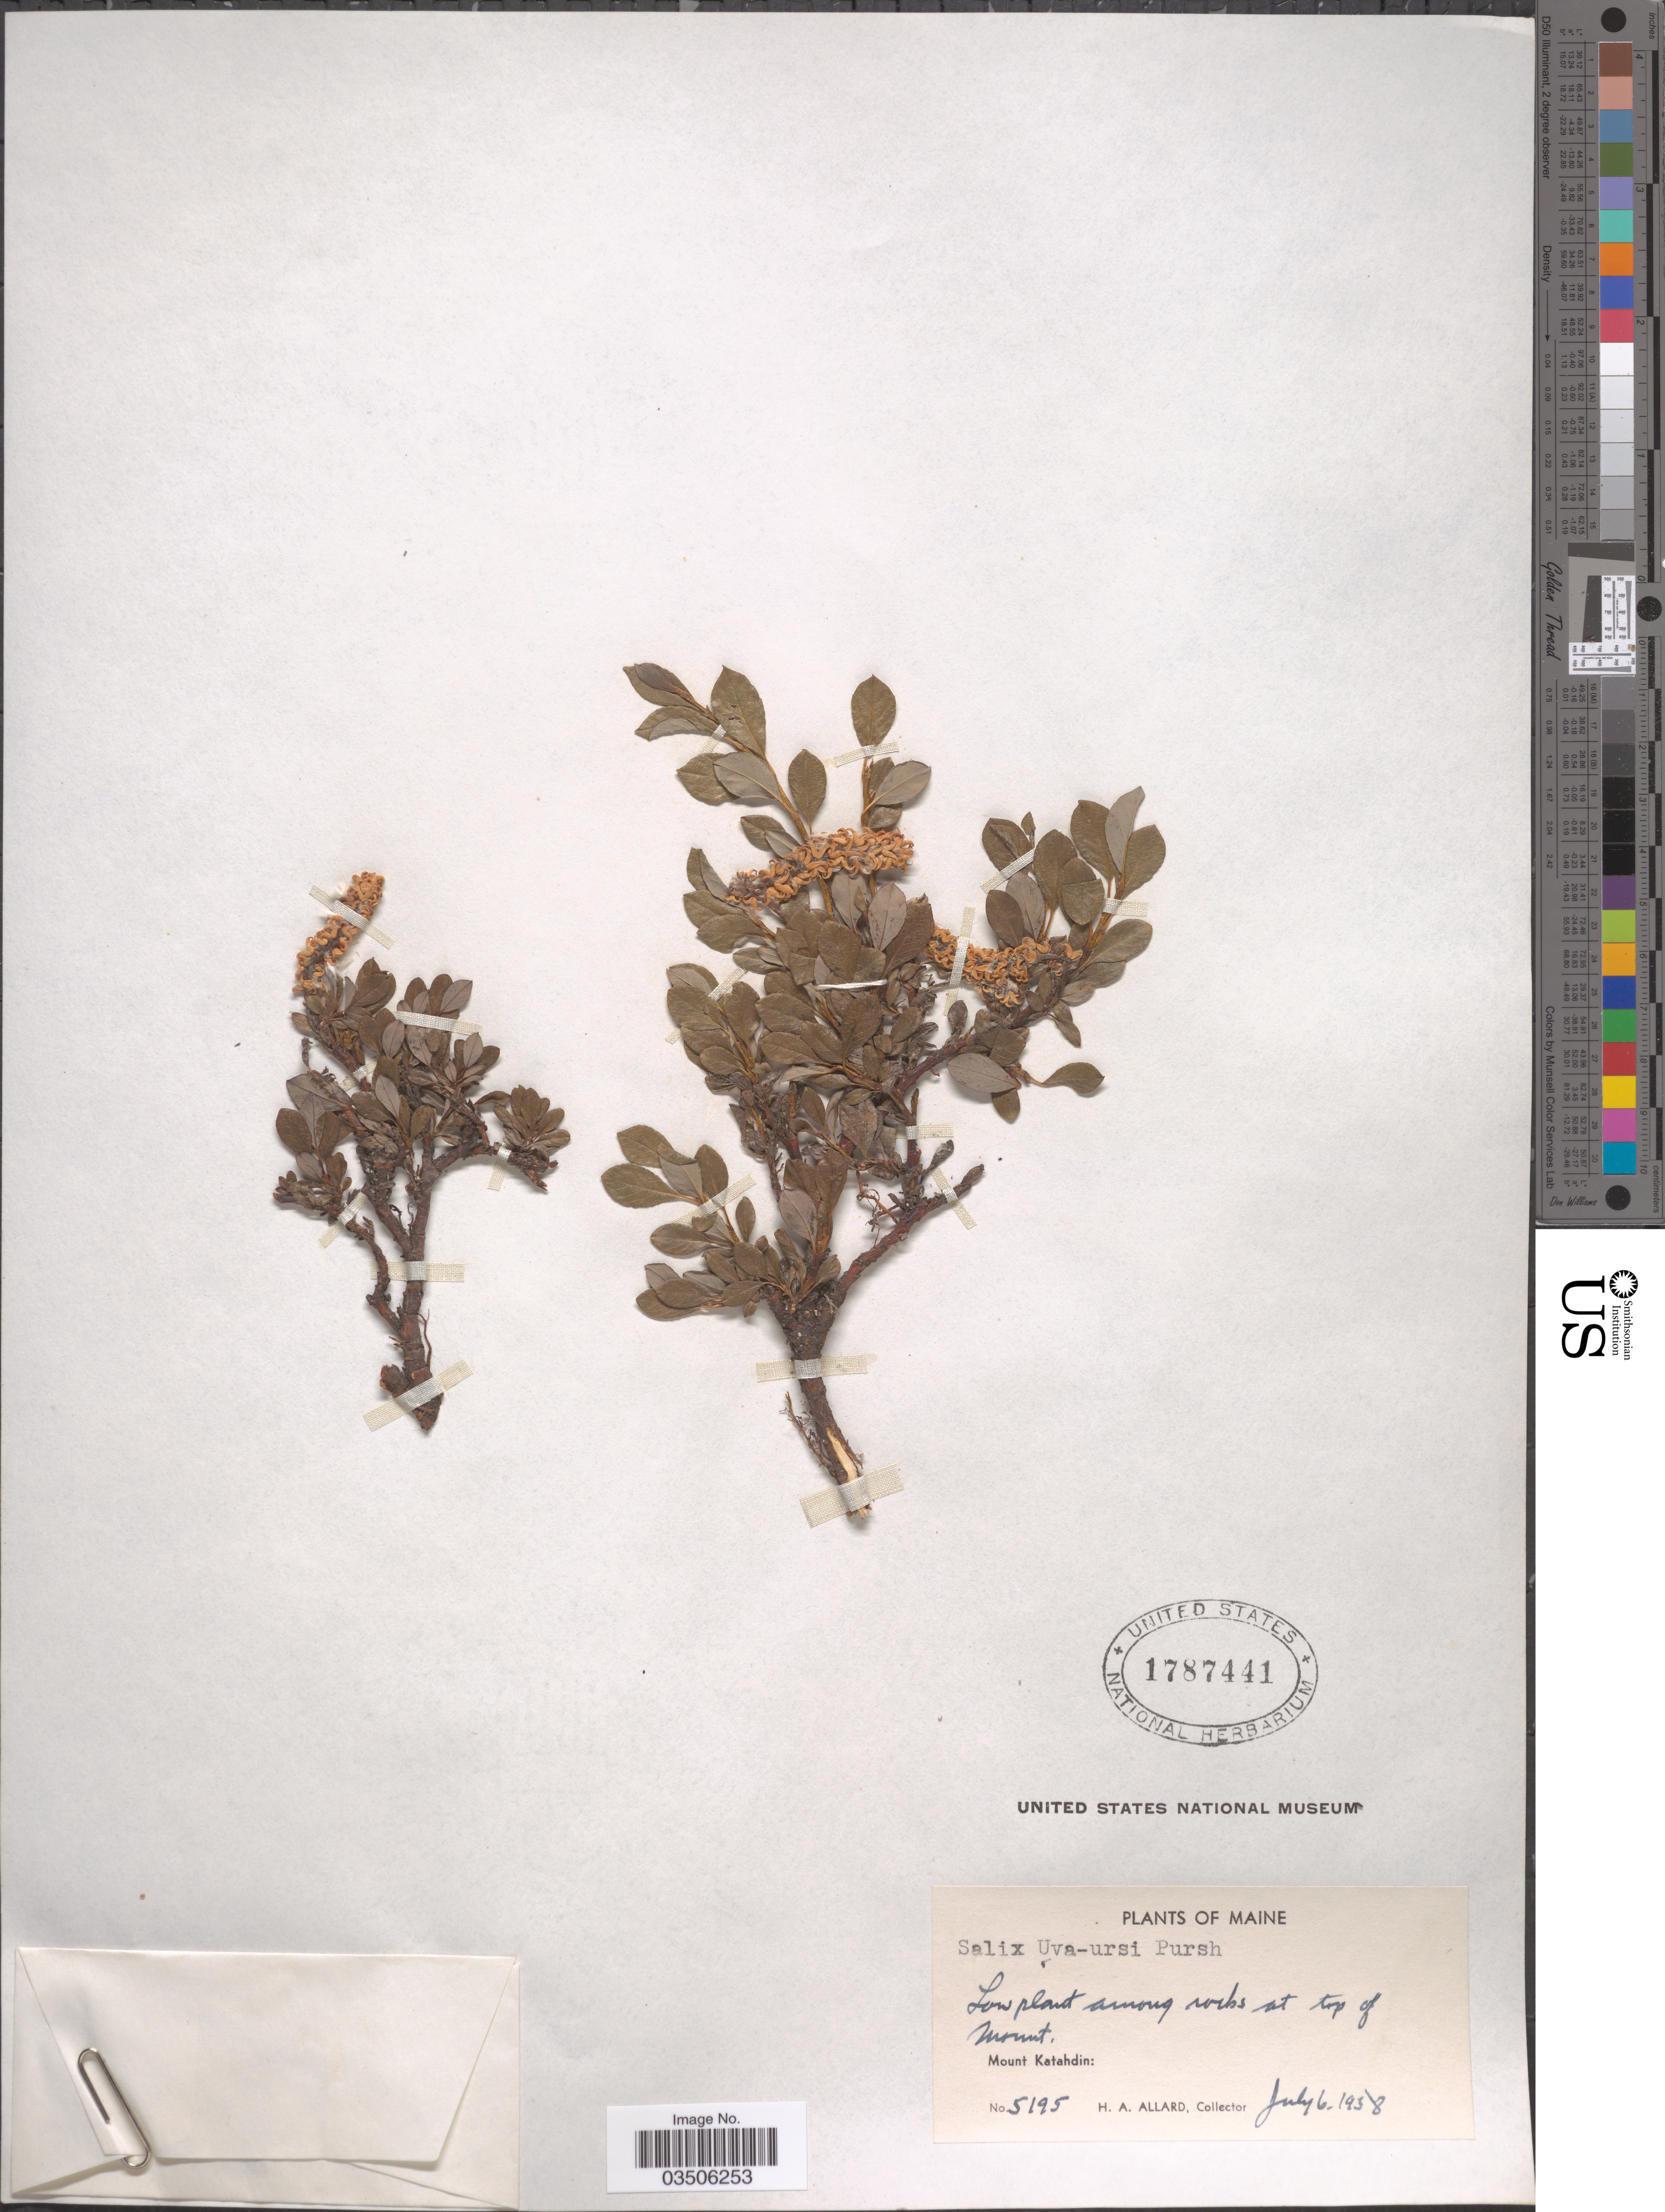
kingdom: Plantae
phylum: Tracheophyta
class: Magnoliopsida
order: Malpighiales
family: Salicaceae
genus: Salix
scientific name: Salix uva-ursi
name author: Pursh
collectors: H. A. Allard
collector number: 5195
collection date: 1938-07-06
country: United States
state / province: Maine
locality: Low plant among rocks at top of mount. Mount Katahdin.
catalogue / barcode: US 1787441